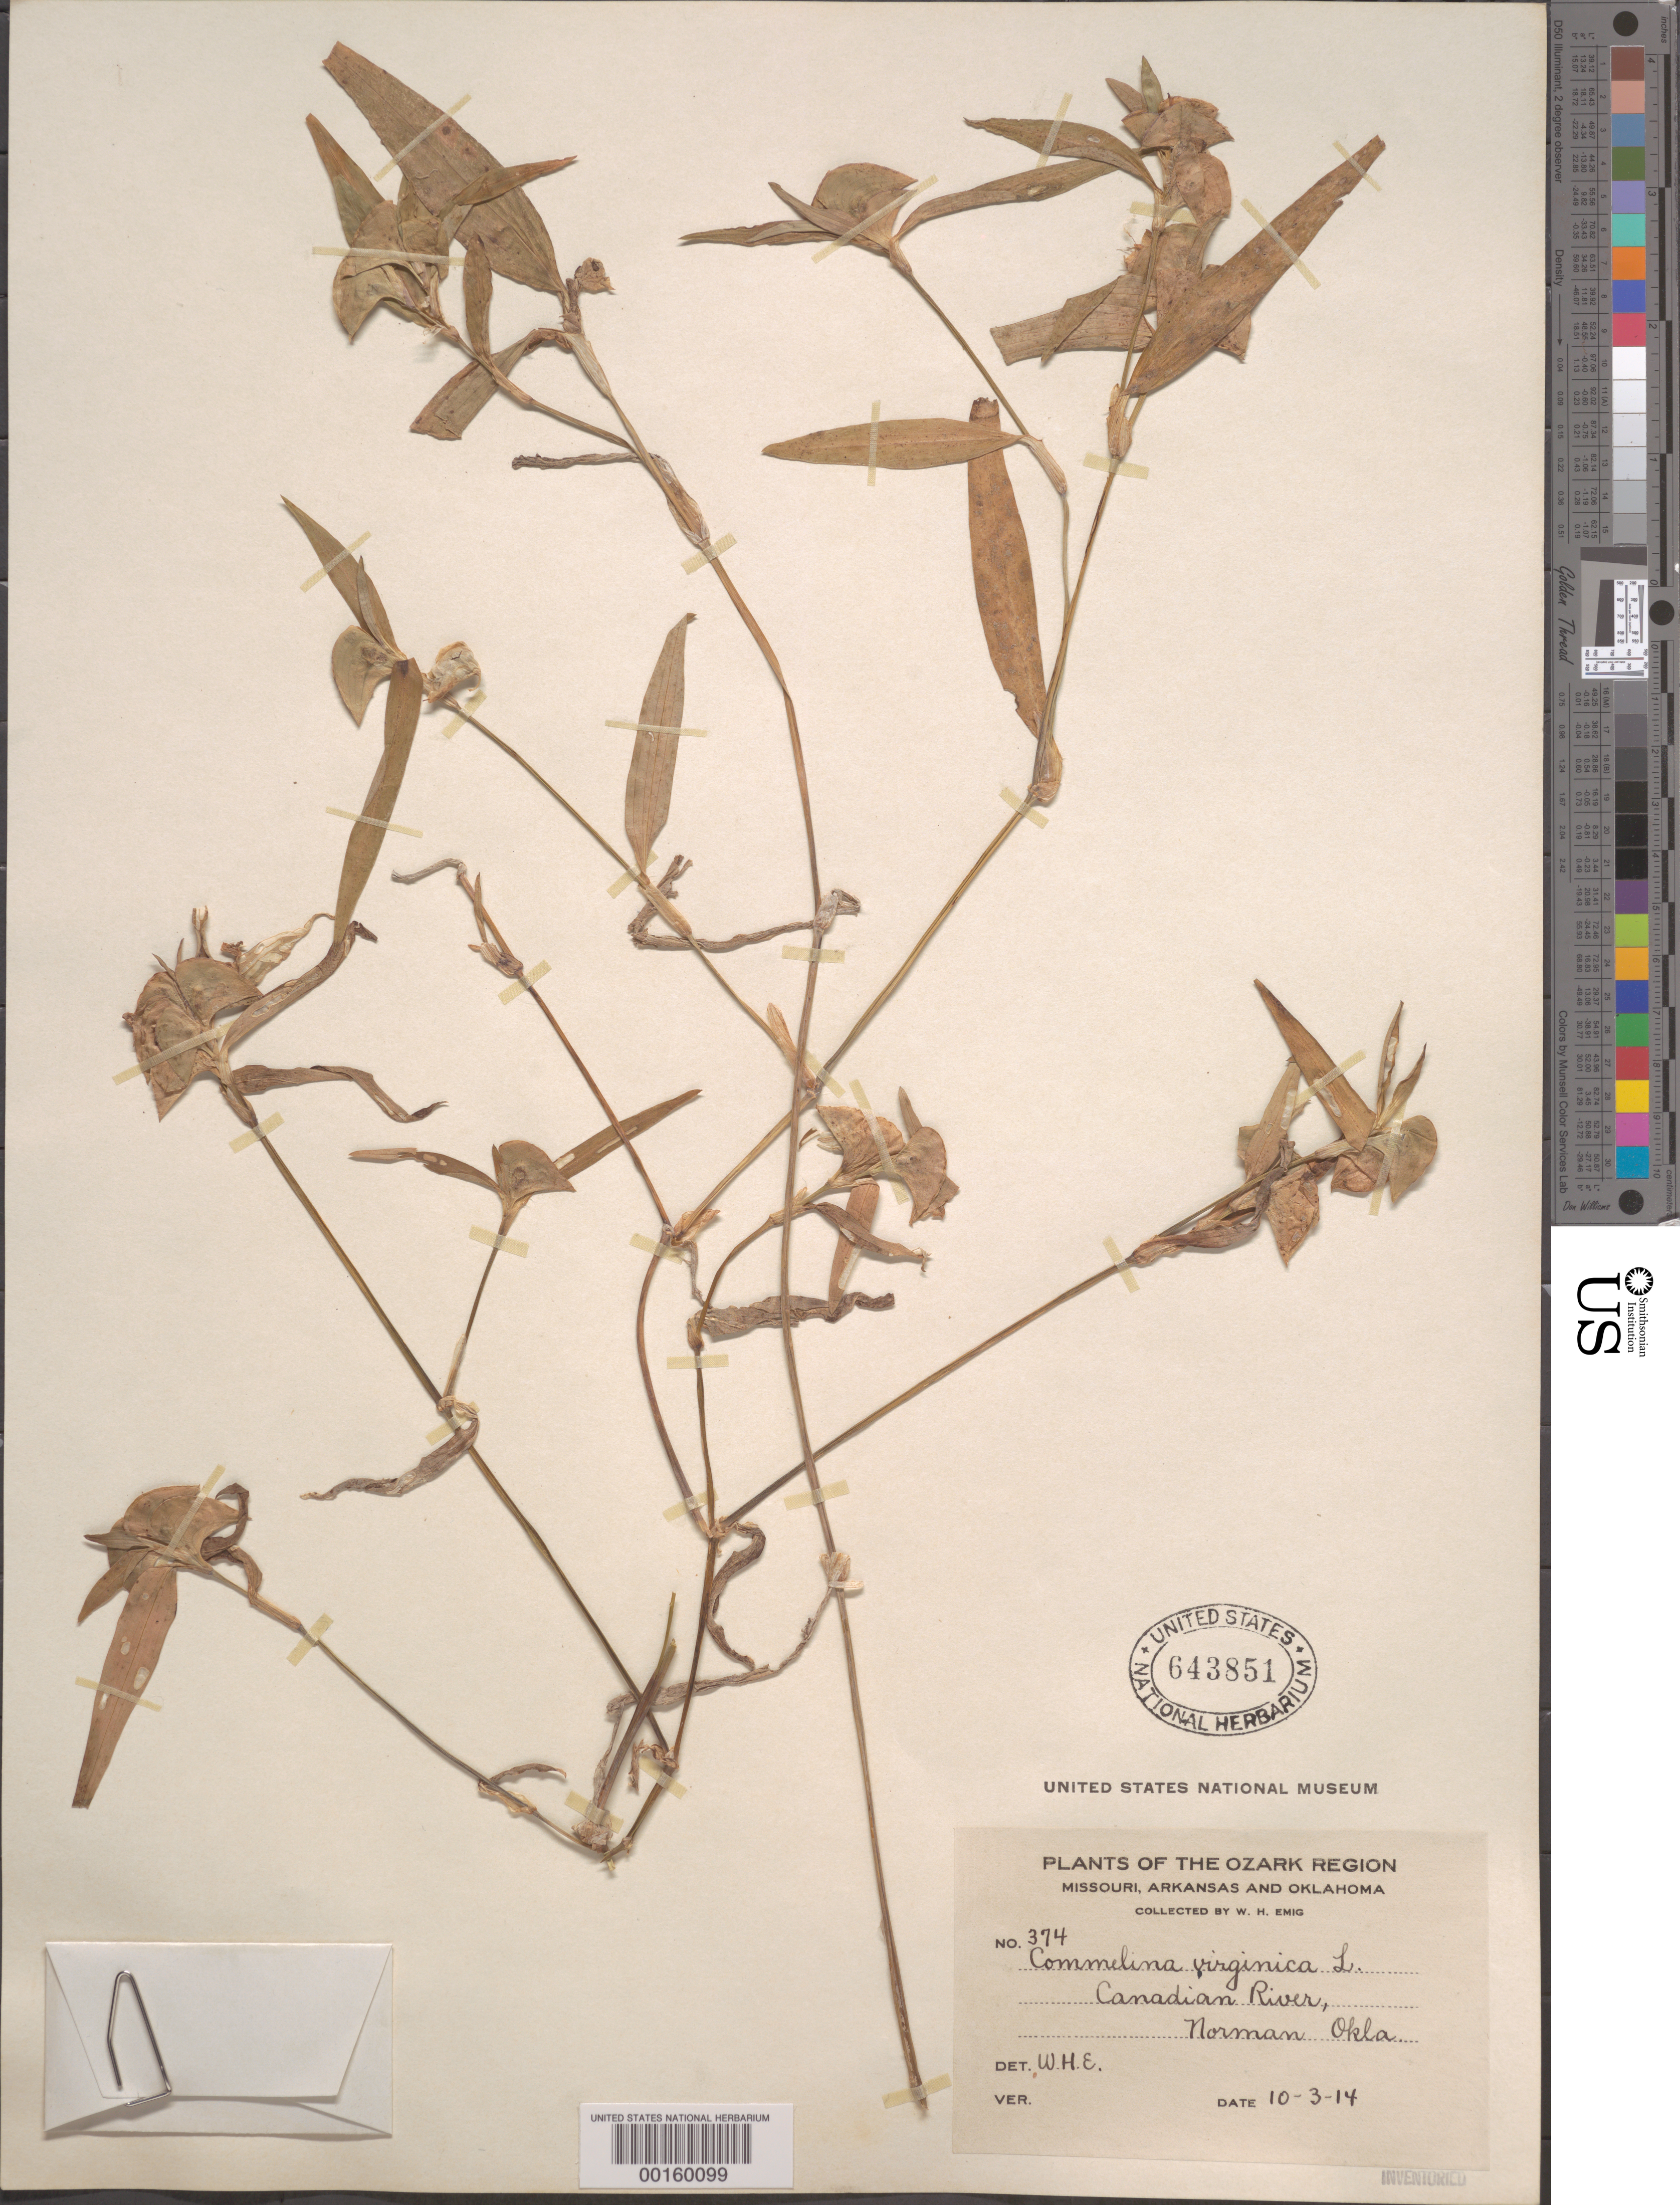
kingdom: Plantae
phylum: Tracheophyta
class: Liliopsida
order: Commelinales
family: Commelinaceae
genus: Commelina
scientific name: Commelina erecta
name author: L.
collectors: W. H. Emig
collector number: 374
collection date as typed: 03 Oct 1914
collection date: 1914-10-03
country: United States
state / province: Oklahoma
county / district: Cleveland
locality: Norman, Canadian river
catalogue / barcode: US 643851